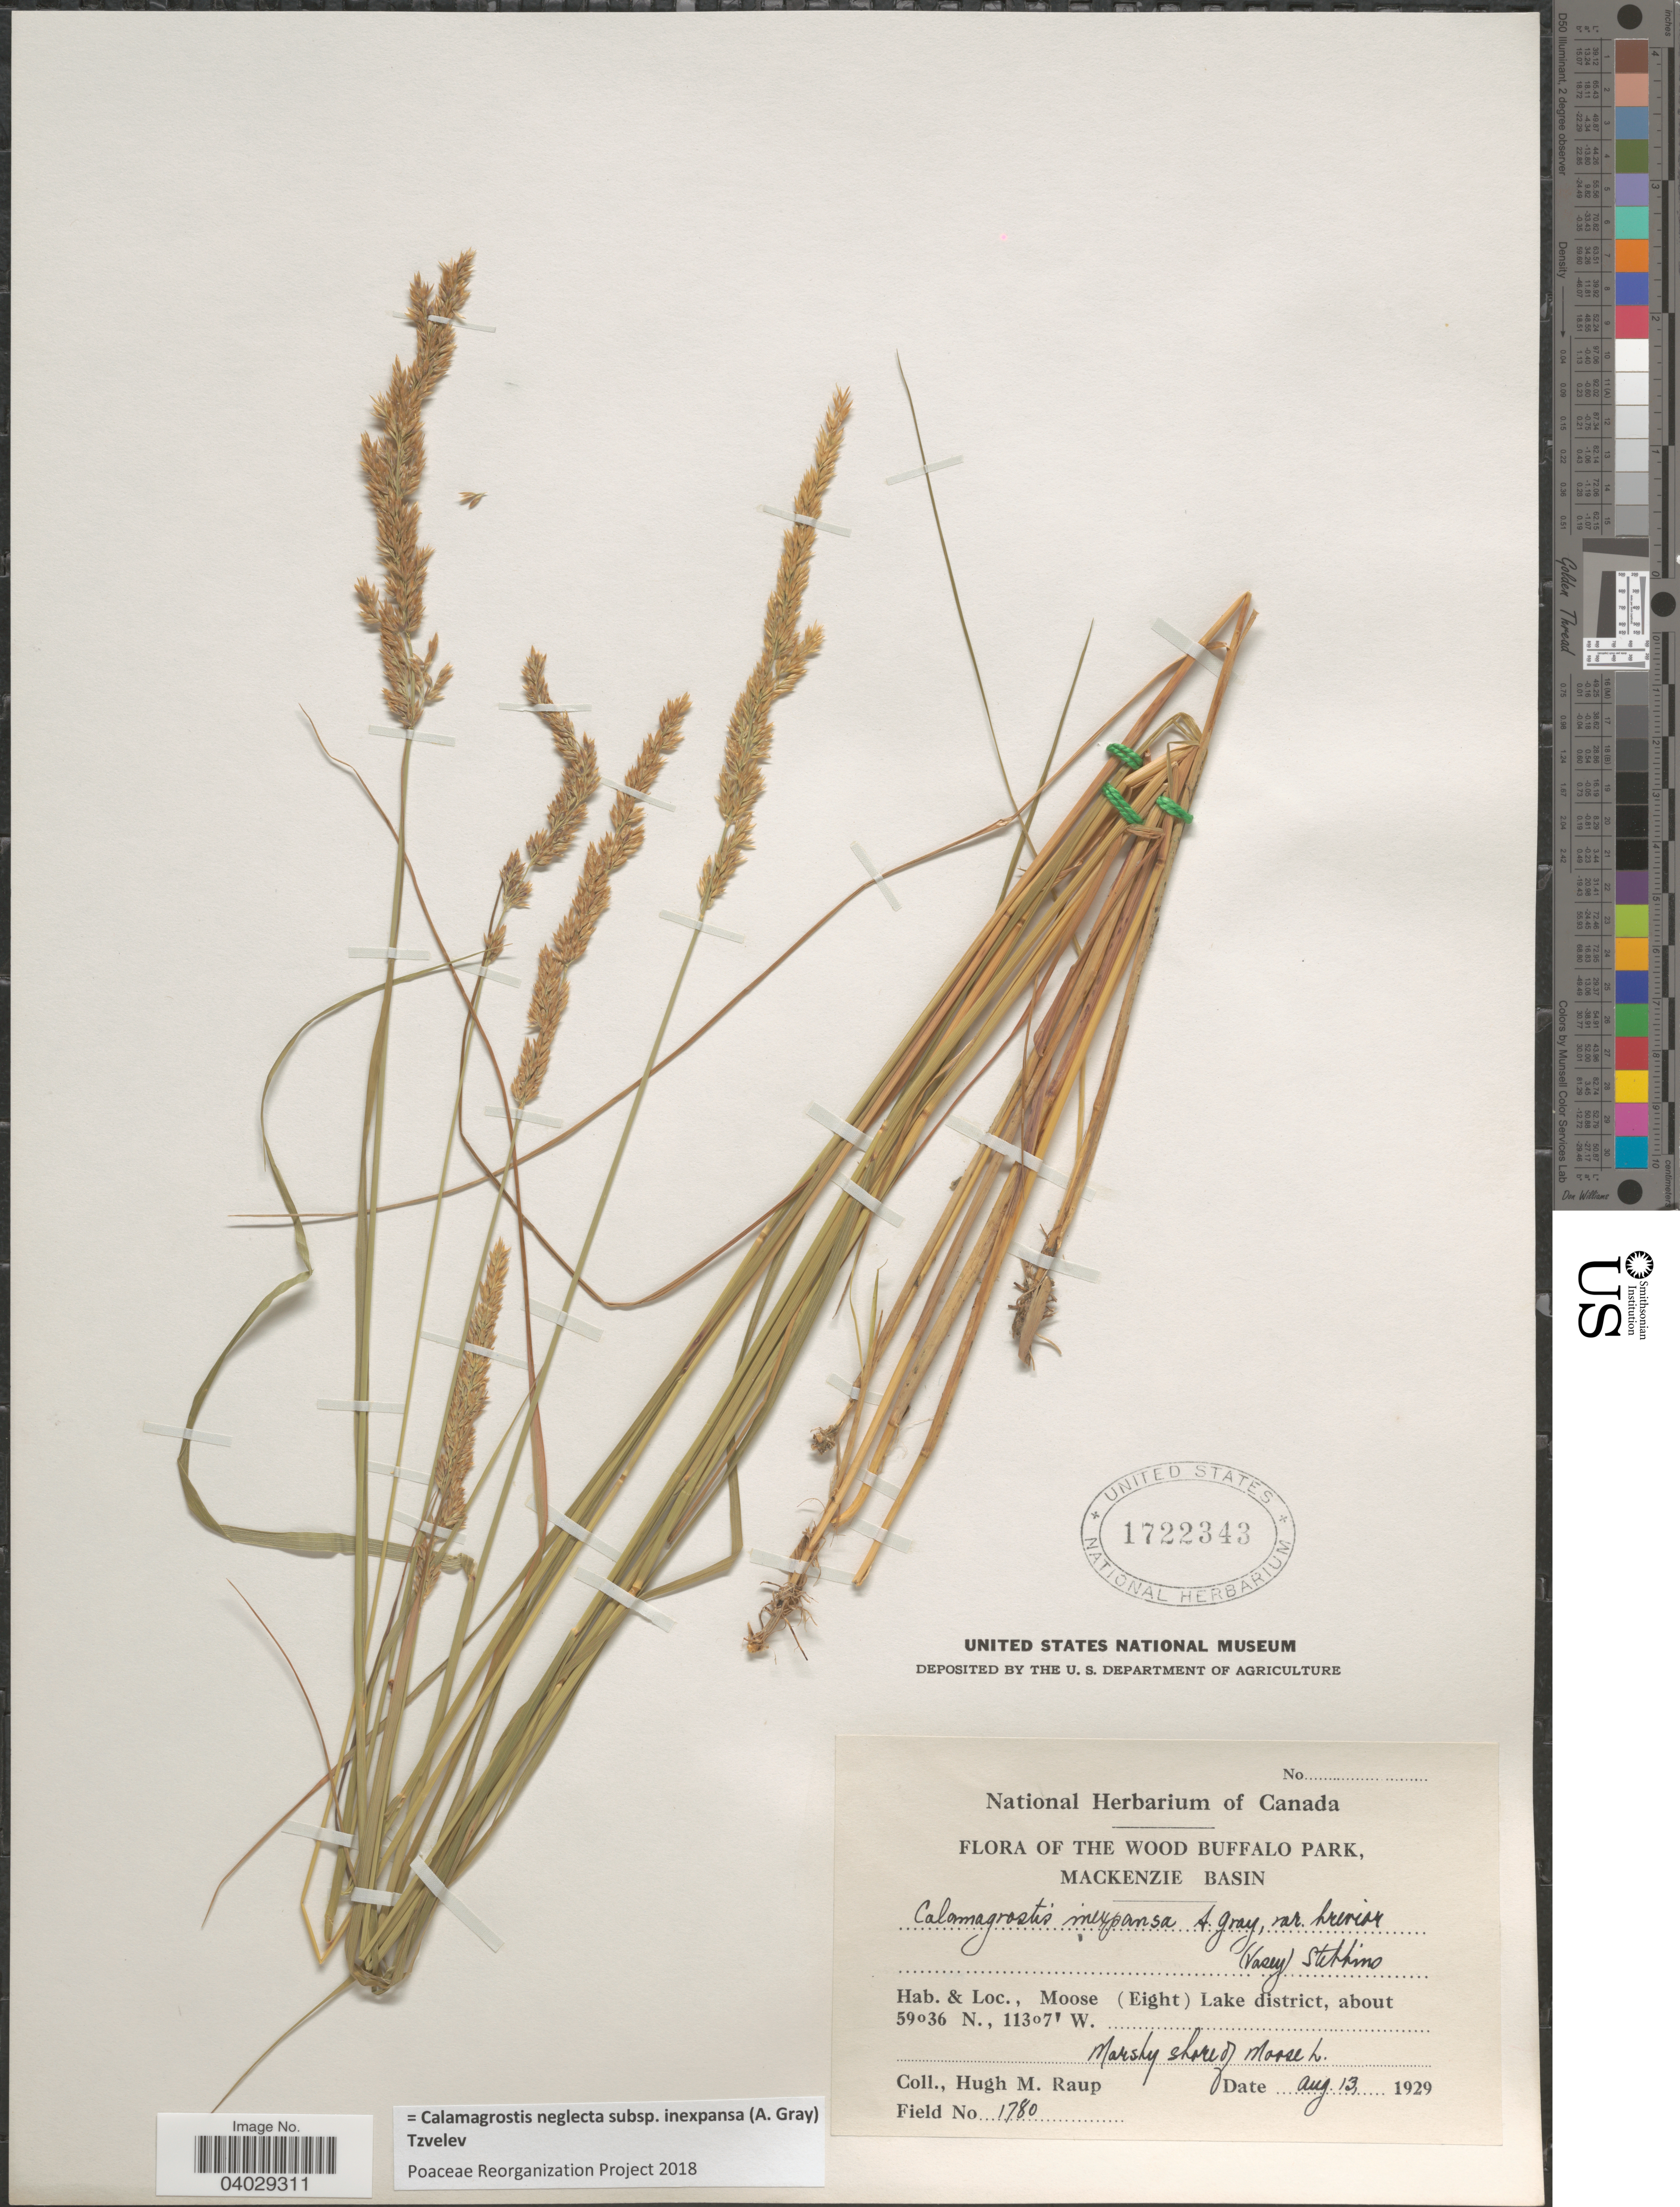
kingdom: Plantae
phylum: Tracheophyta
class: Liliopsida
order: Poales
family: Poaceae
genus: Calamagrostis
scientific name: Calamagrostis neglecta subsp. inexpansa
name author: (A. Gray) Tzvelev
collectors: H. Raup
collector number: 1780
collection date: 1929-08-13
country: Canada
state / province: Alberta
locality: The Wood Buffalo Park, Mackenzie Basin. Moose (Eight) Lake district. Marshy shore of Moose L.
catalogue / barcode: US 1722343